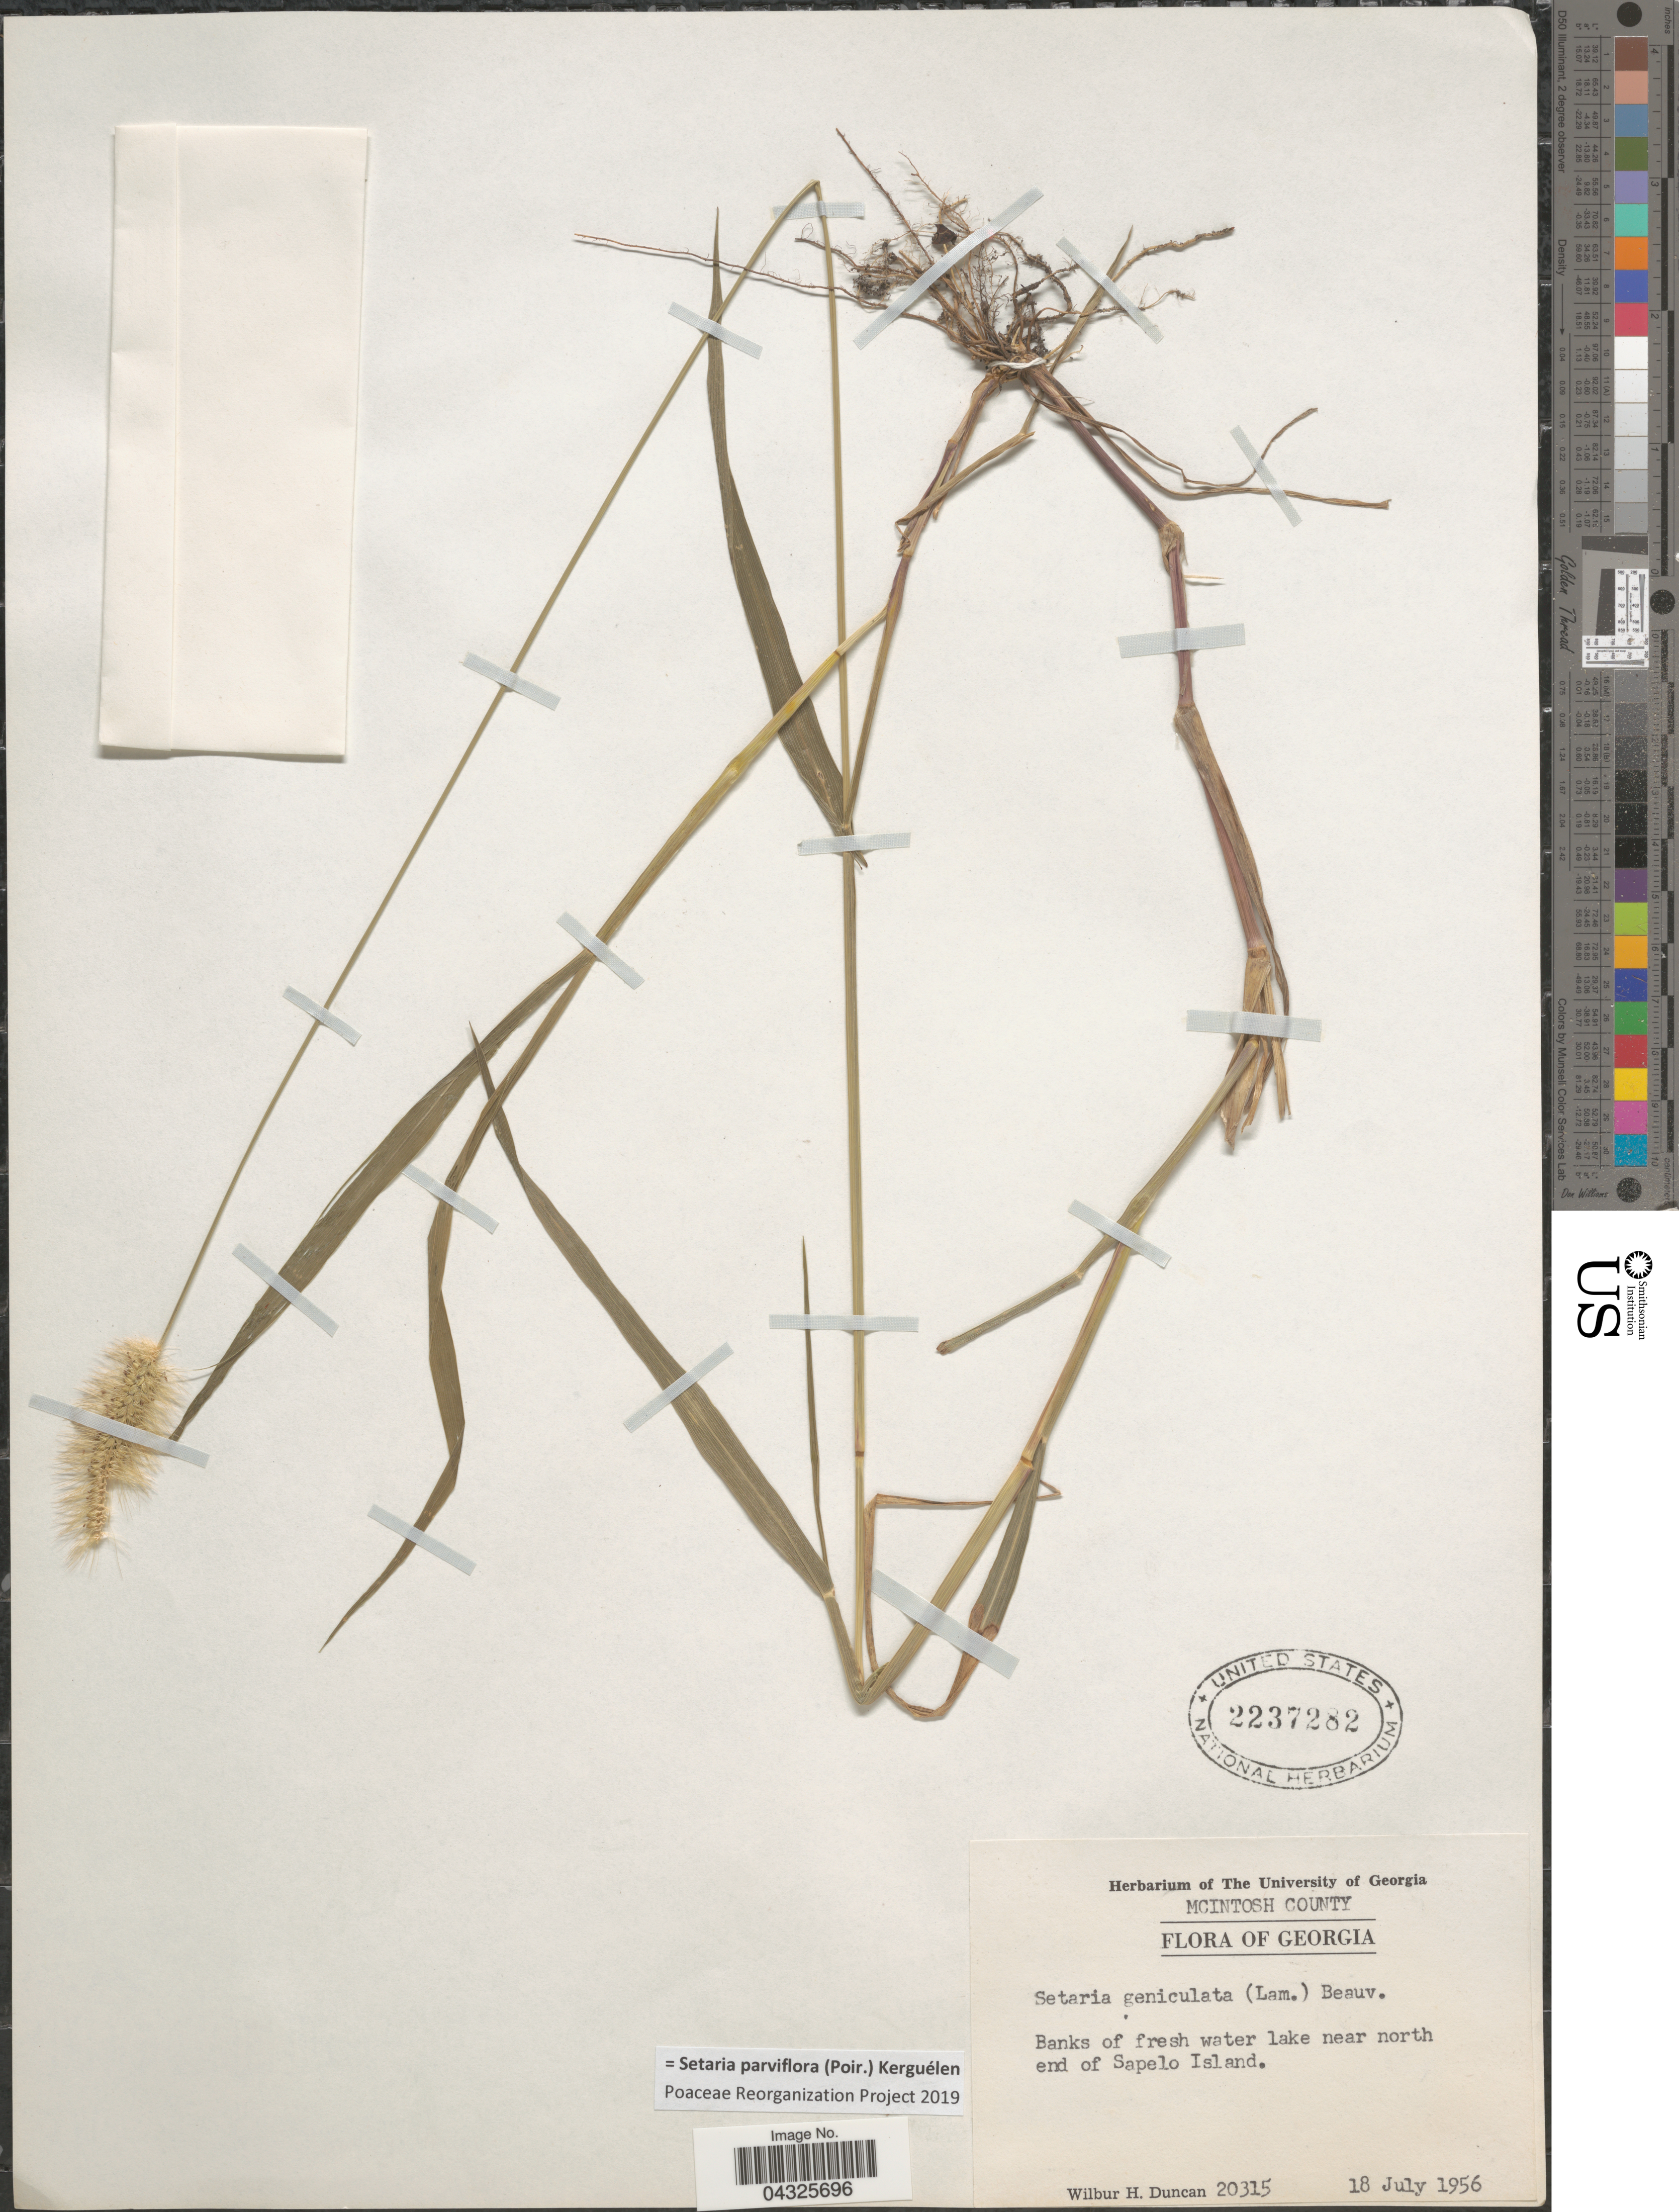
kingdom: Plantae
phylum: Tracheophyta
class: Liliopsida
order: Poales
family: Poaceae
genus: Setaria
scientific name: Setaria parviflora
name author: (Poir.) Kerguélen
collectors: W. H. Duncan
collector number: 20315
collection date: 1956-07-18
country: United States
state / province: Georgia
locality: Mcintosh County. Banks of fresh water lake near north end of Sapelo Island.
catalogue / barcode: US 2237282